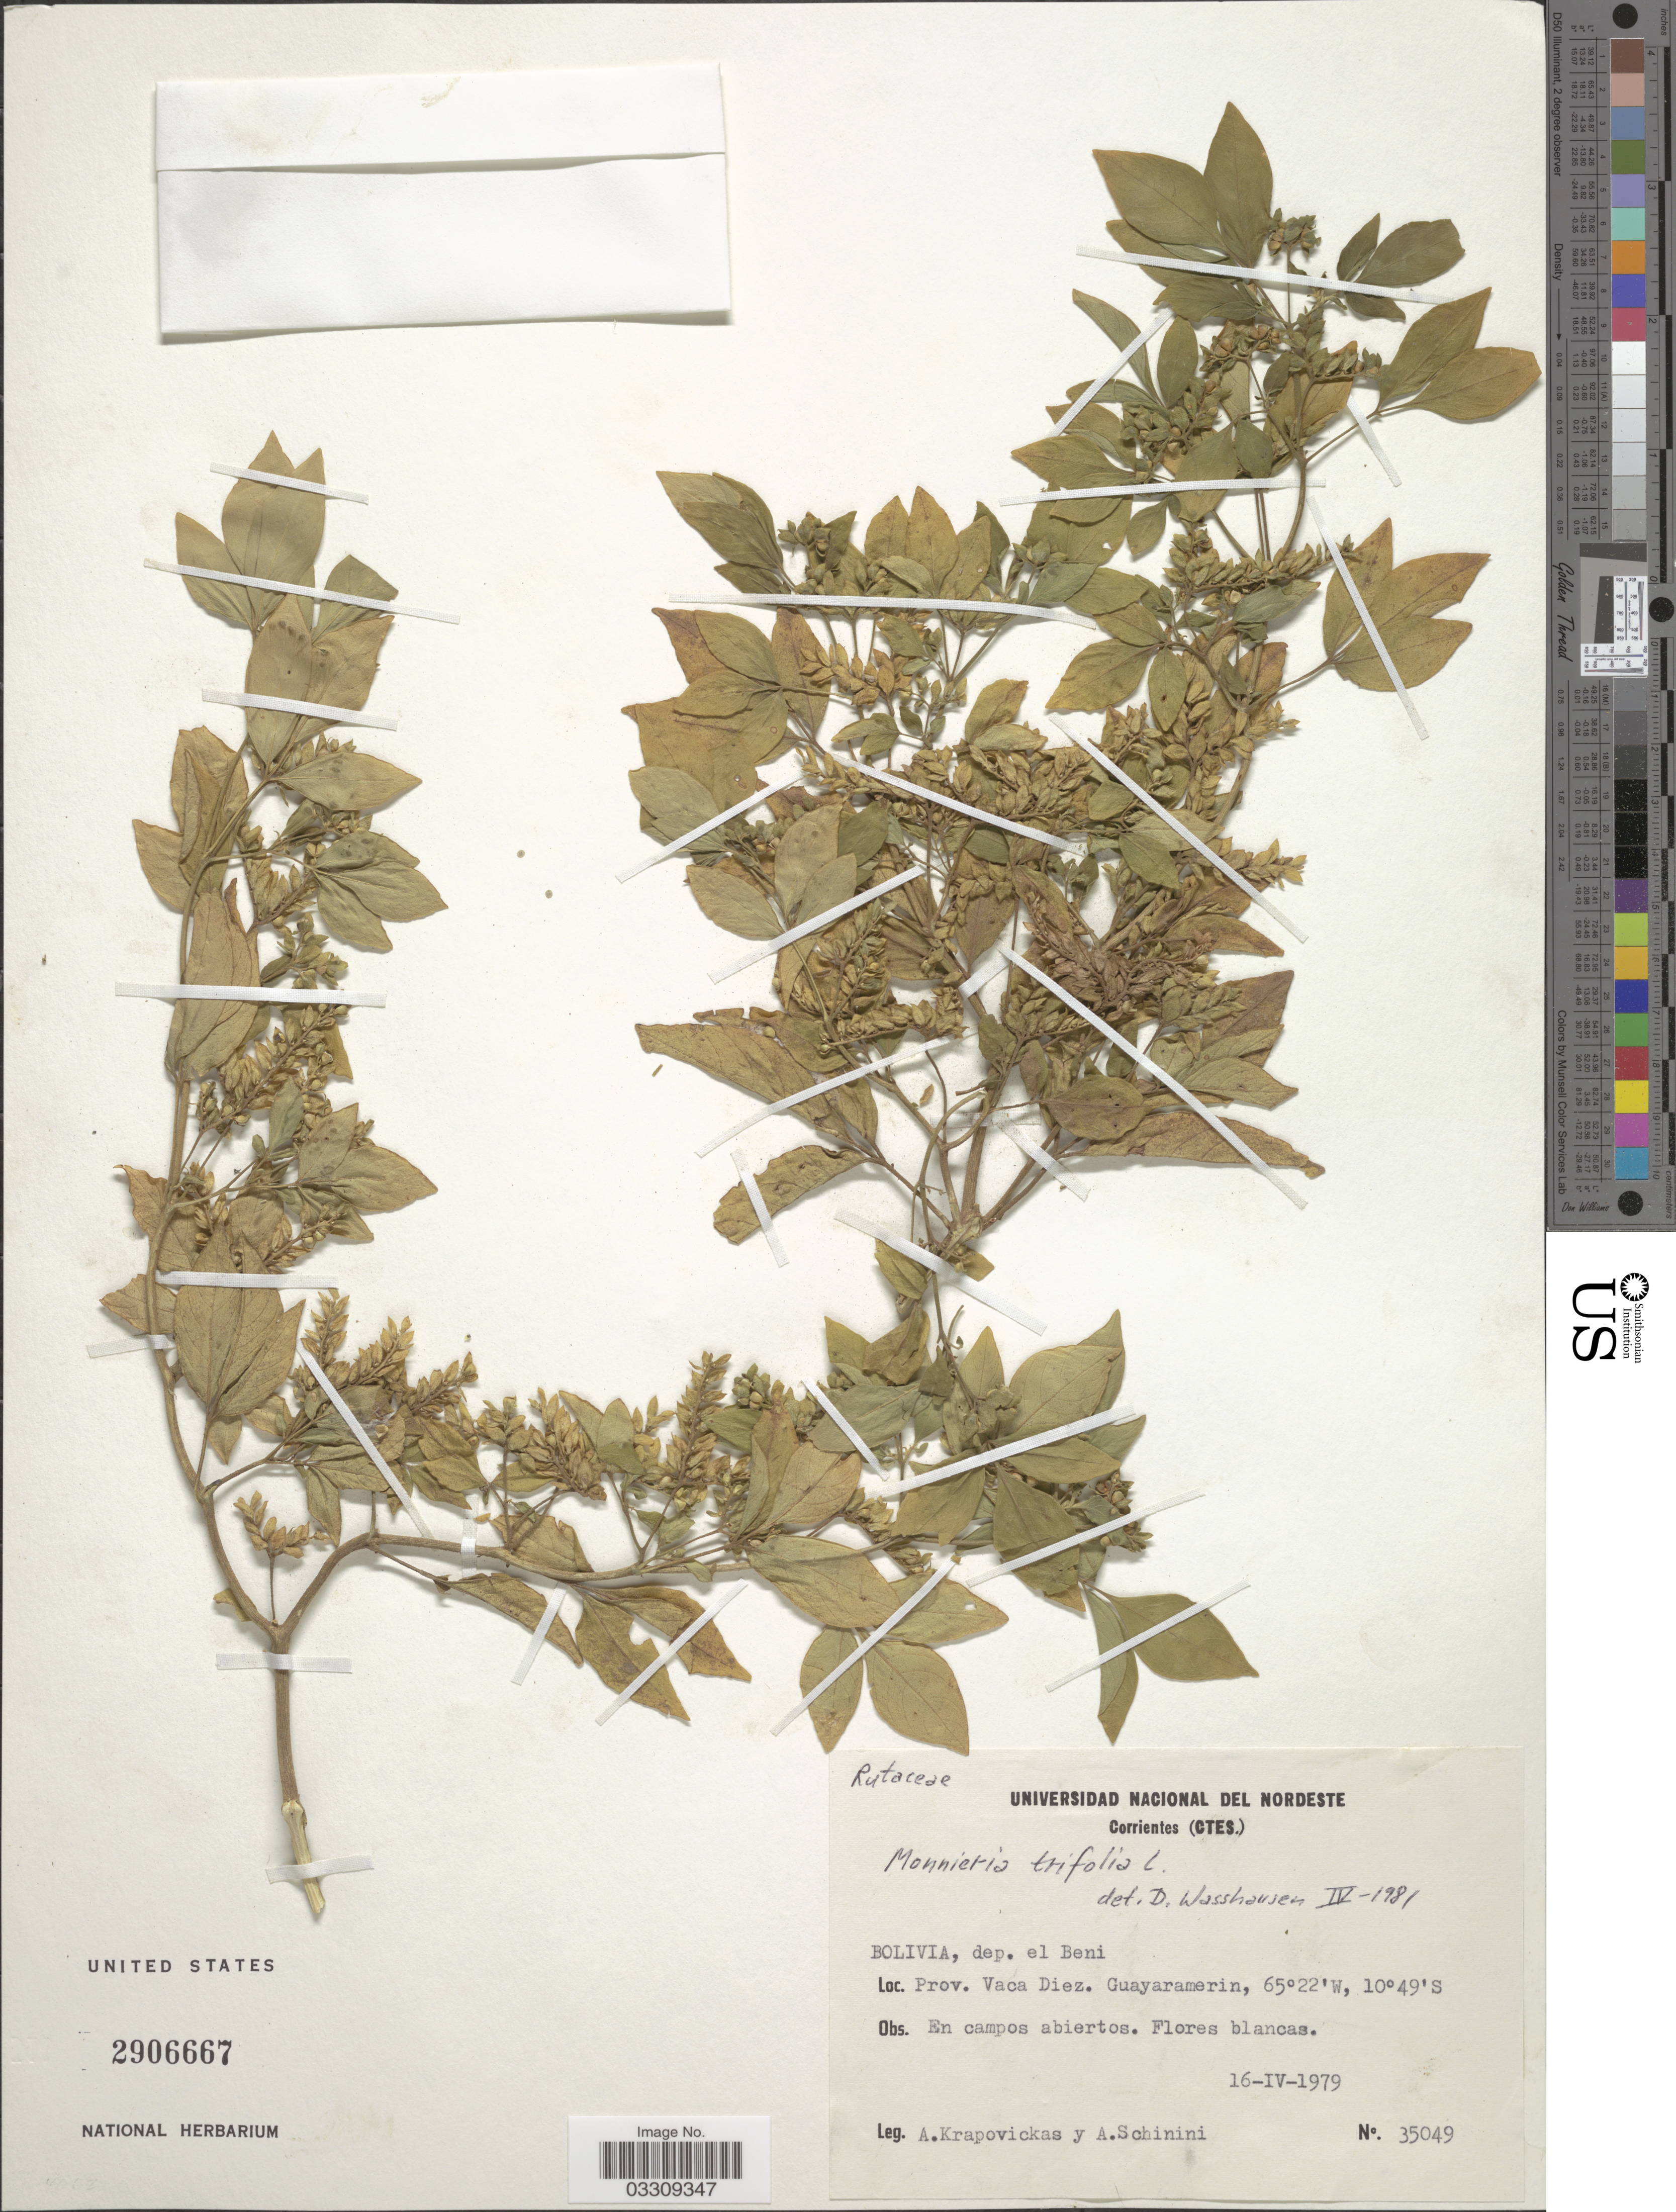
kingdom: Plantae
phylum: Tracheophyta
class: Magnoliopsida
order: Sapindales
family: Rutaceae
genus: Ertela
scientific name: Ertela trifolia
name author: (L.) Kuntze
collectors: A. Krapovickas & A. Schinini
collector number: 35049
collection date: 1979-04-16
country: Bolivia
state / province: Beni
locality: Dep. el Beni. Prov. Vaca Diez. Guayaramerin.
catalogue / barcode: US 2906667